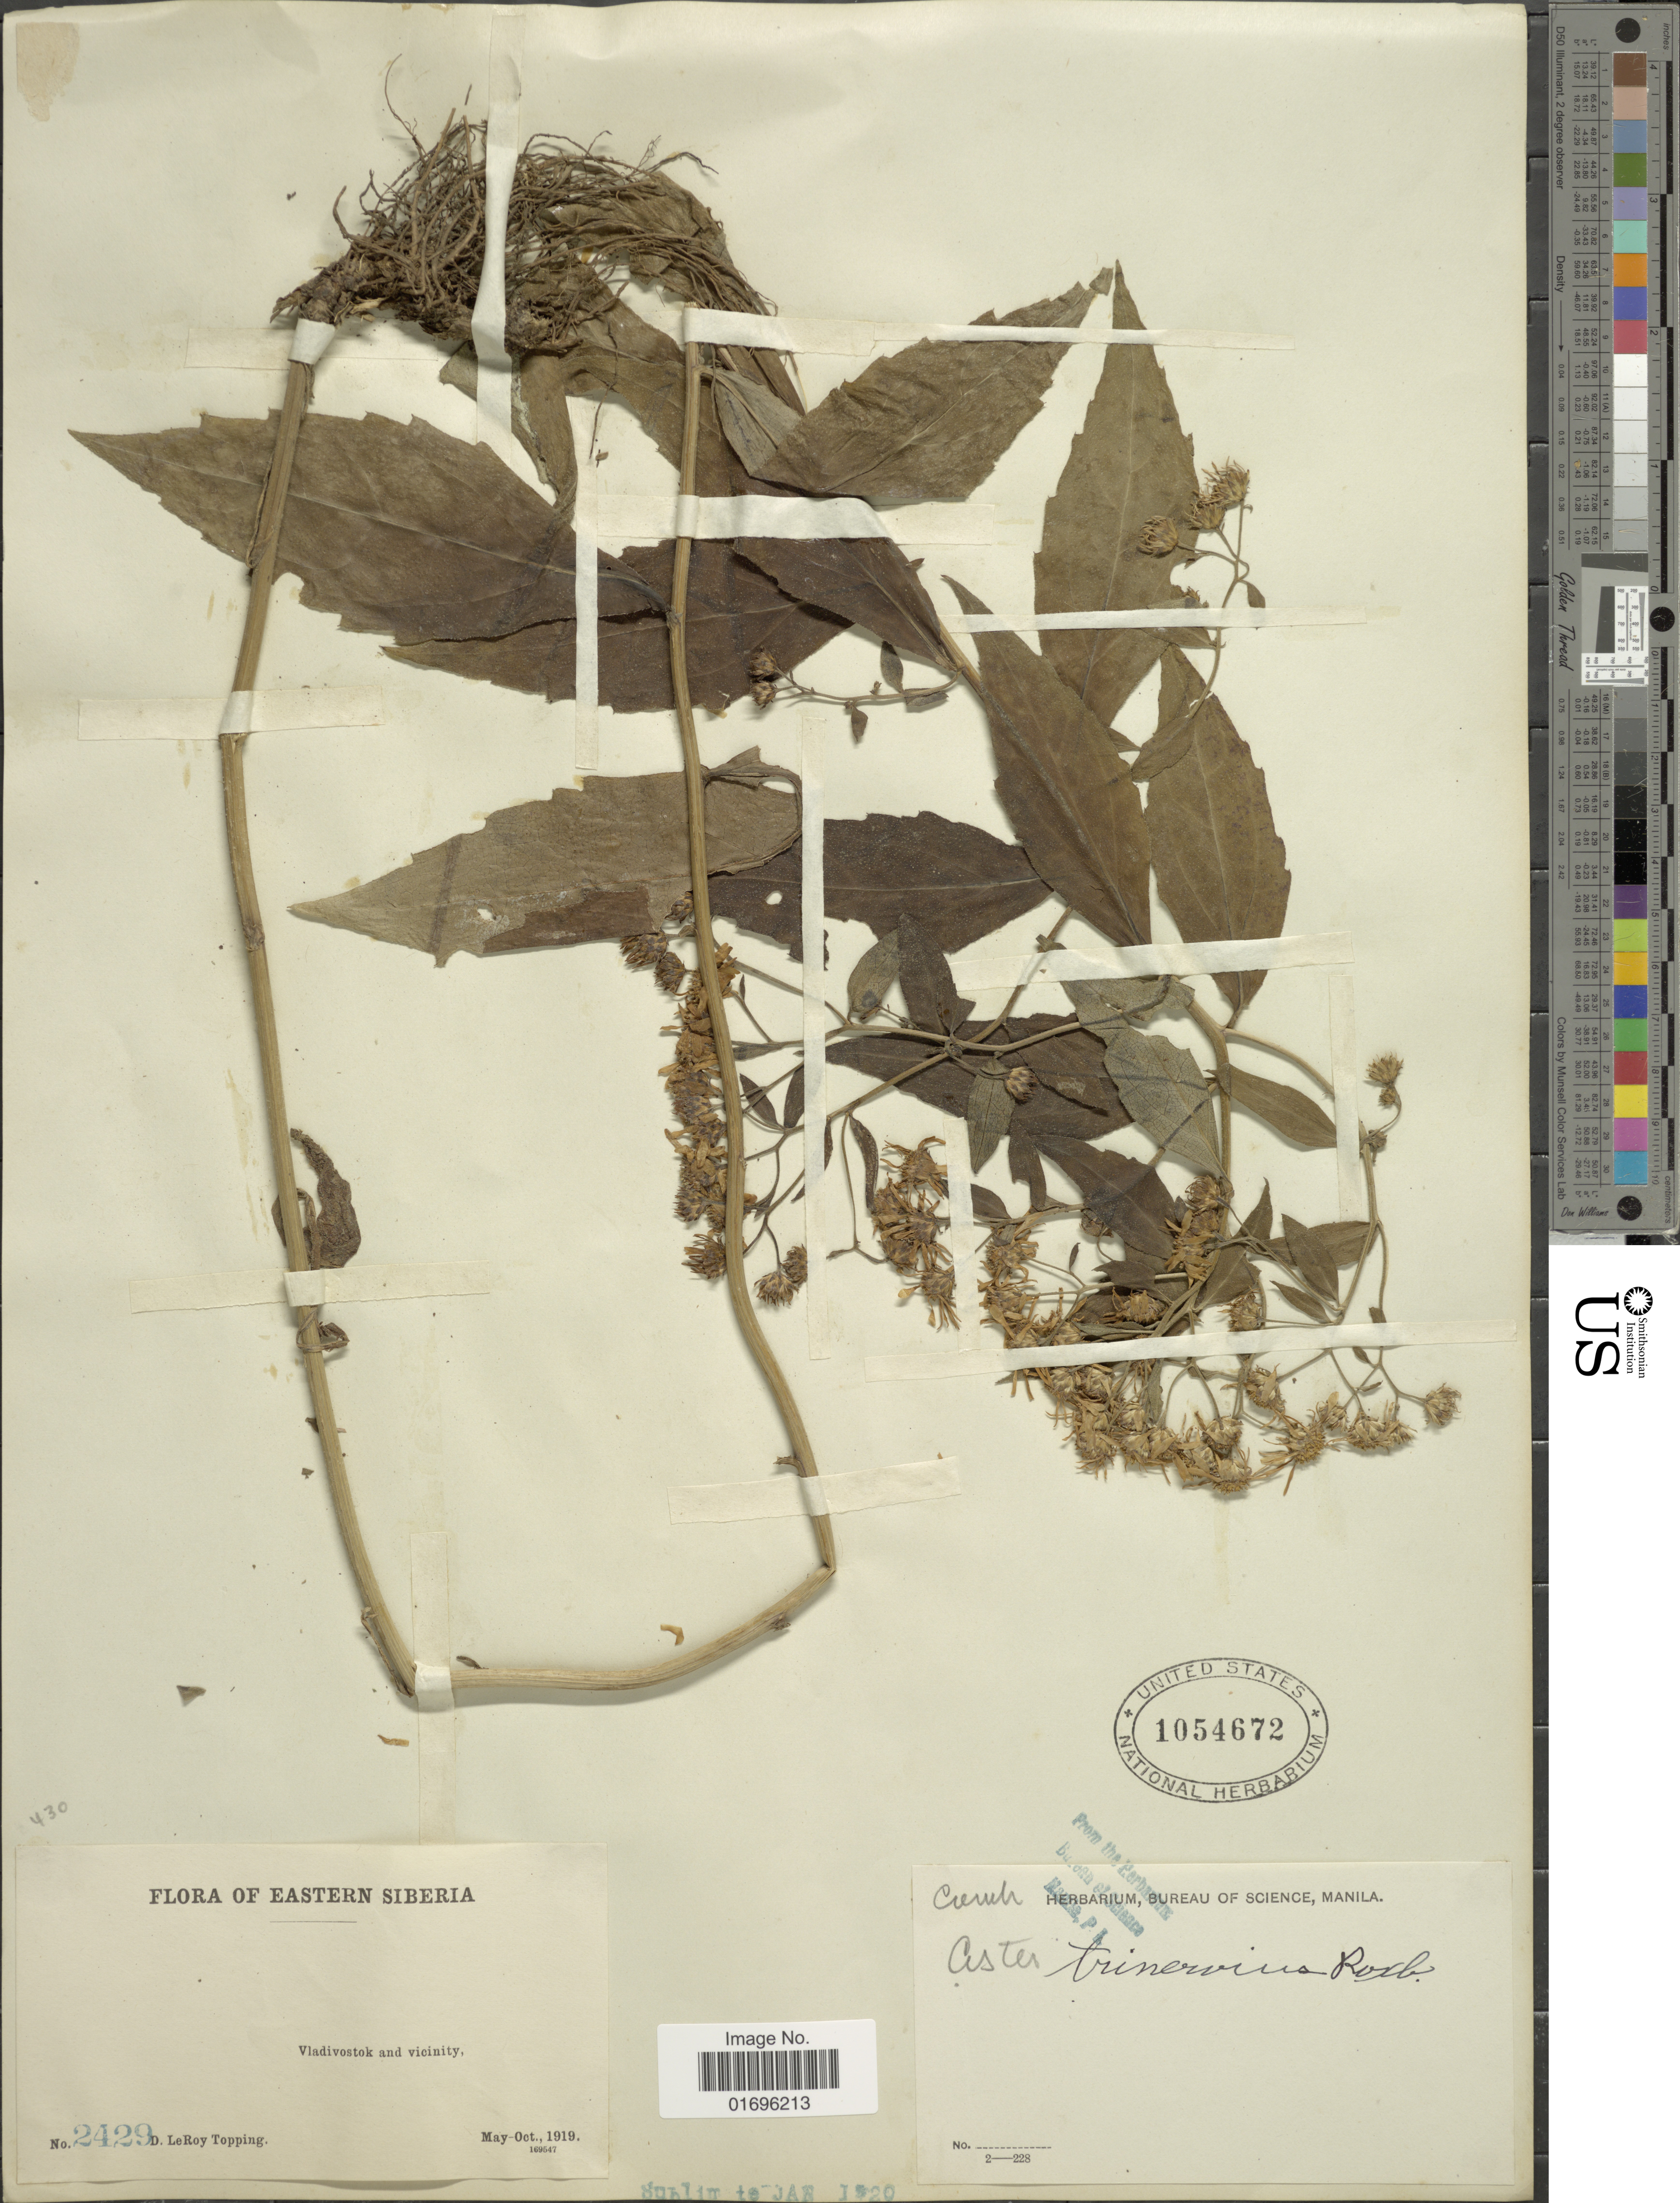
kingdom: Plantae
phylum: Tracheophyta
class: Magnoliopsida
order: Asterales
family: Asteraceae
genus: Aster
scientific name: Aster ageratoides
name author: Turcz.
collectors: D. L. Topping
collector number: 2429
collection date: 1919-05/1919-10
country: Russian Federation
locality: Eastern Siberia. Vladivostok and vicinity.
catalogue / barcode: US 1054672